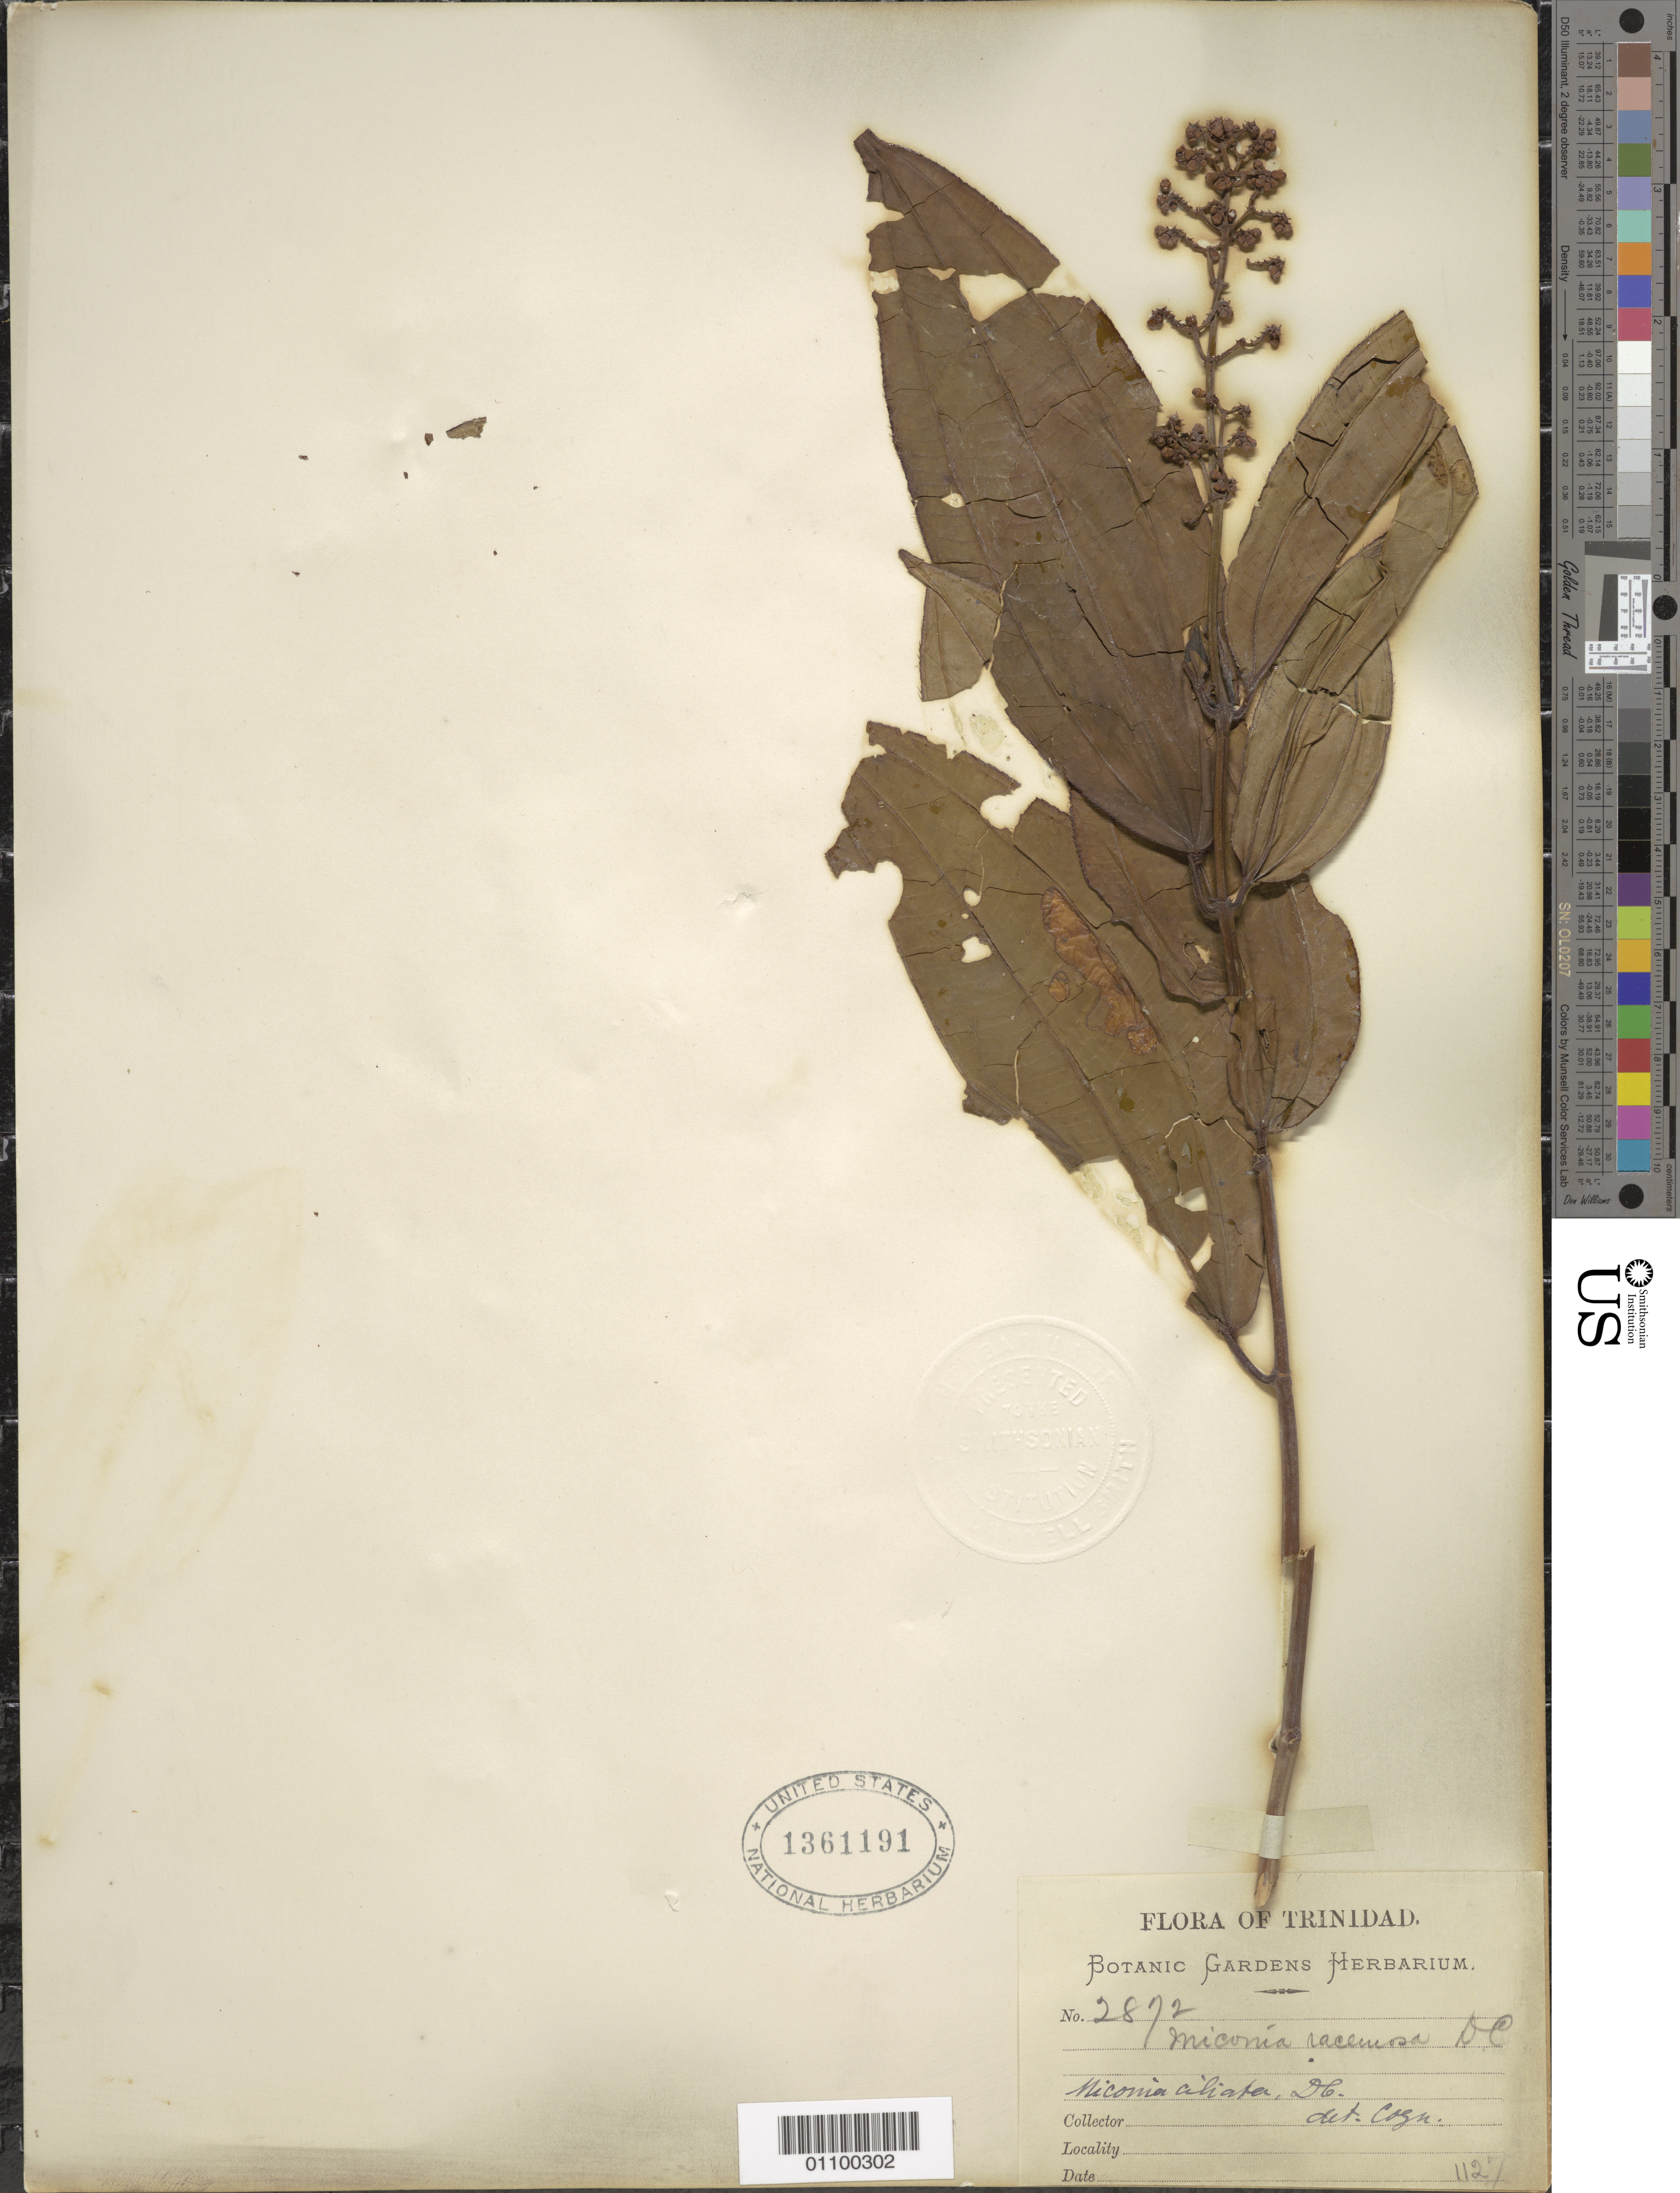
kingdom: Plantae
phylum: Tracheophyta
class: Magnoliopsida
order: Myrtales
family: Melastomataceae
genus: Miconia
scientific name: Miconia ciliata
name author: (Rich.) DC.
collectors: Botanic Gardens Herbarium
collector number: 2872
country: Trinidad and Tobago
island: Trinidad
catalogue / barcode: US 1361191